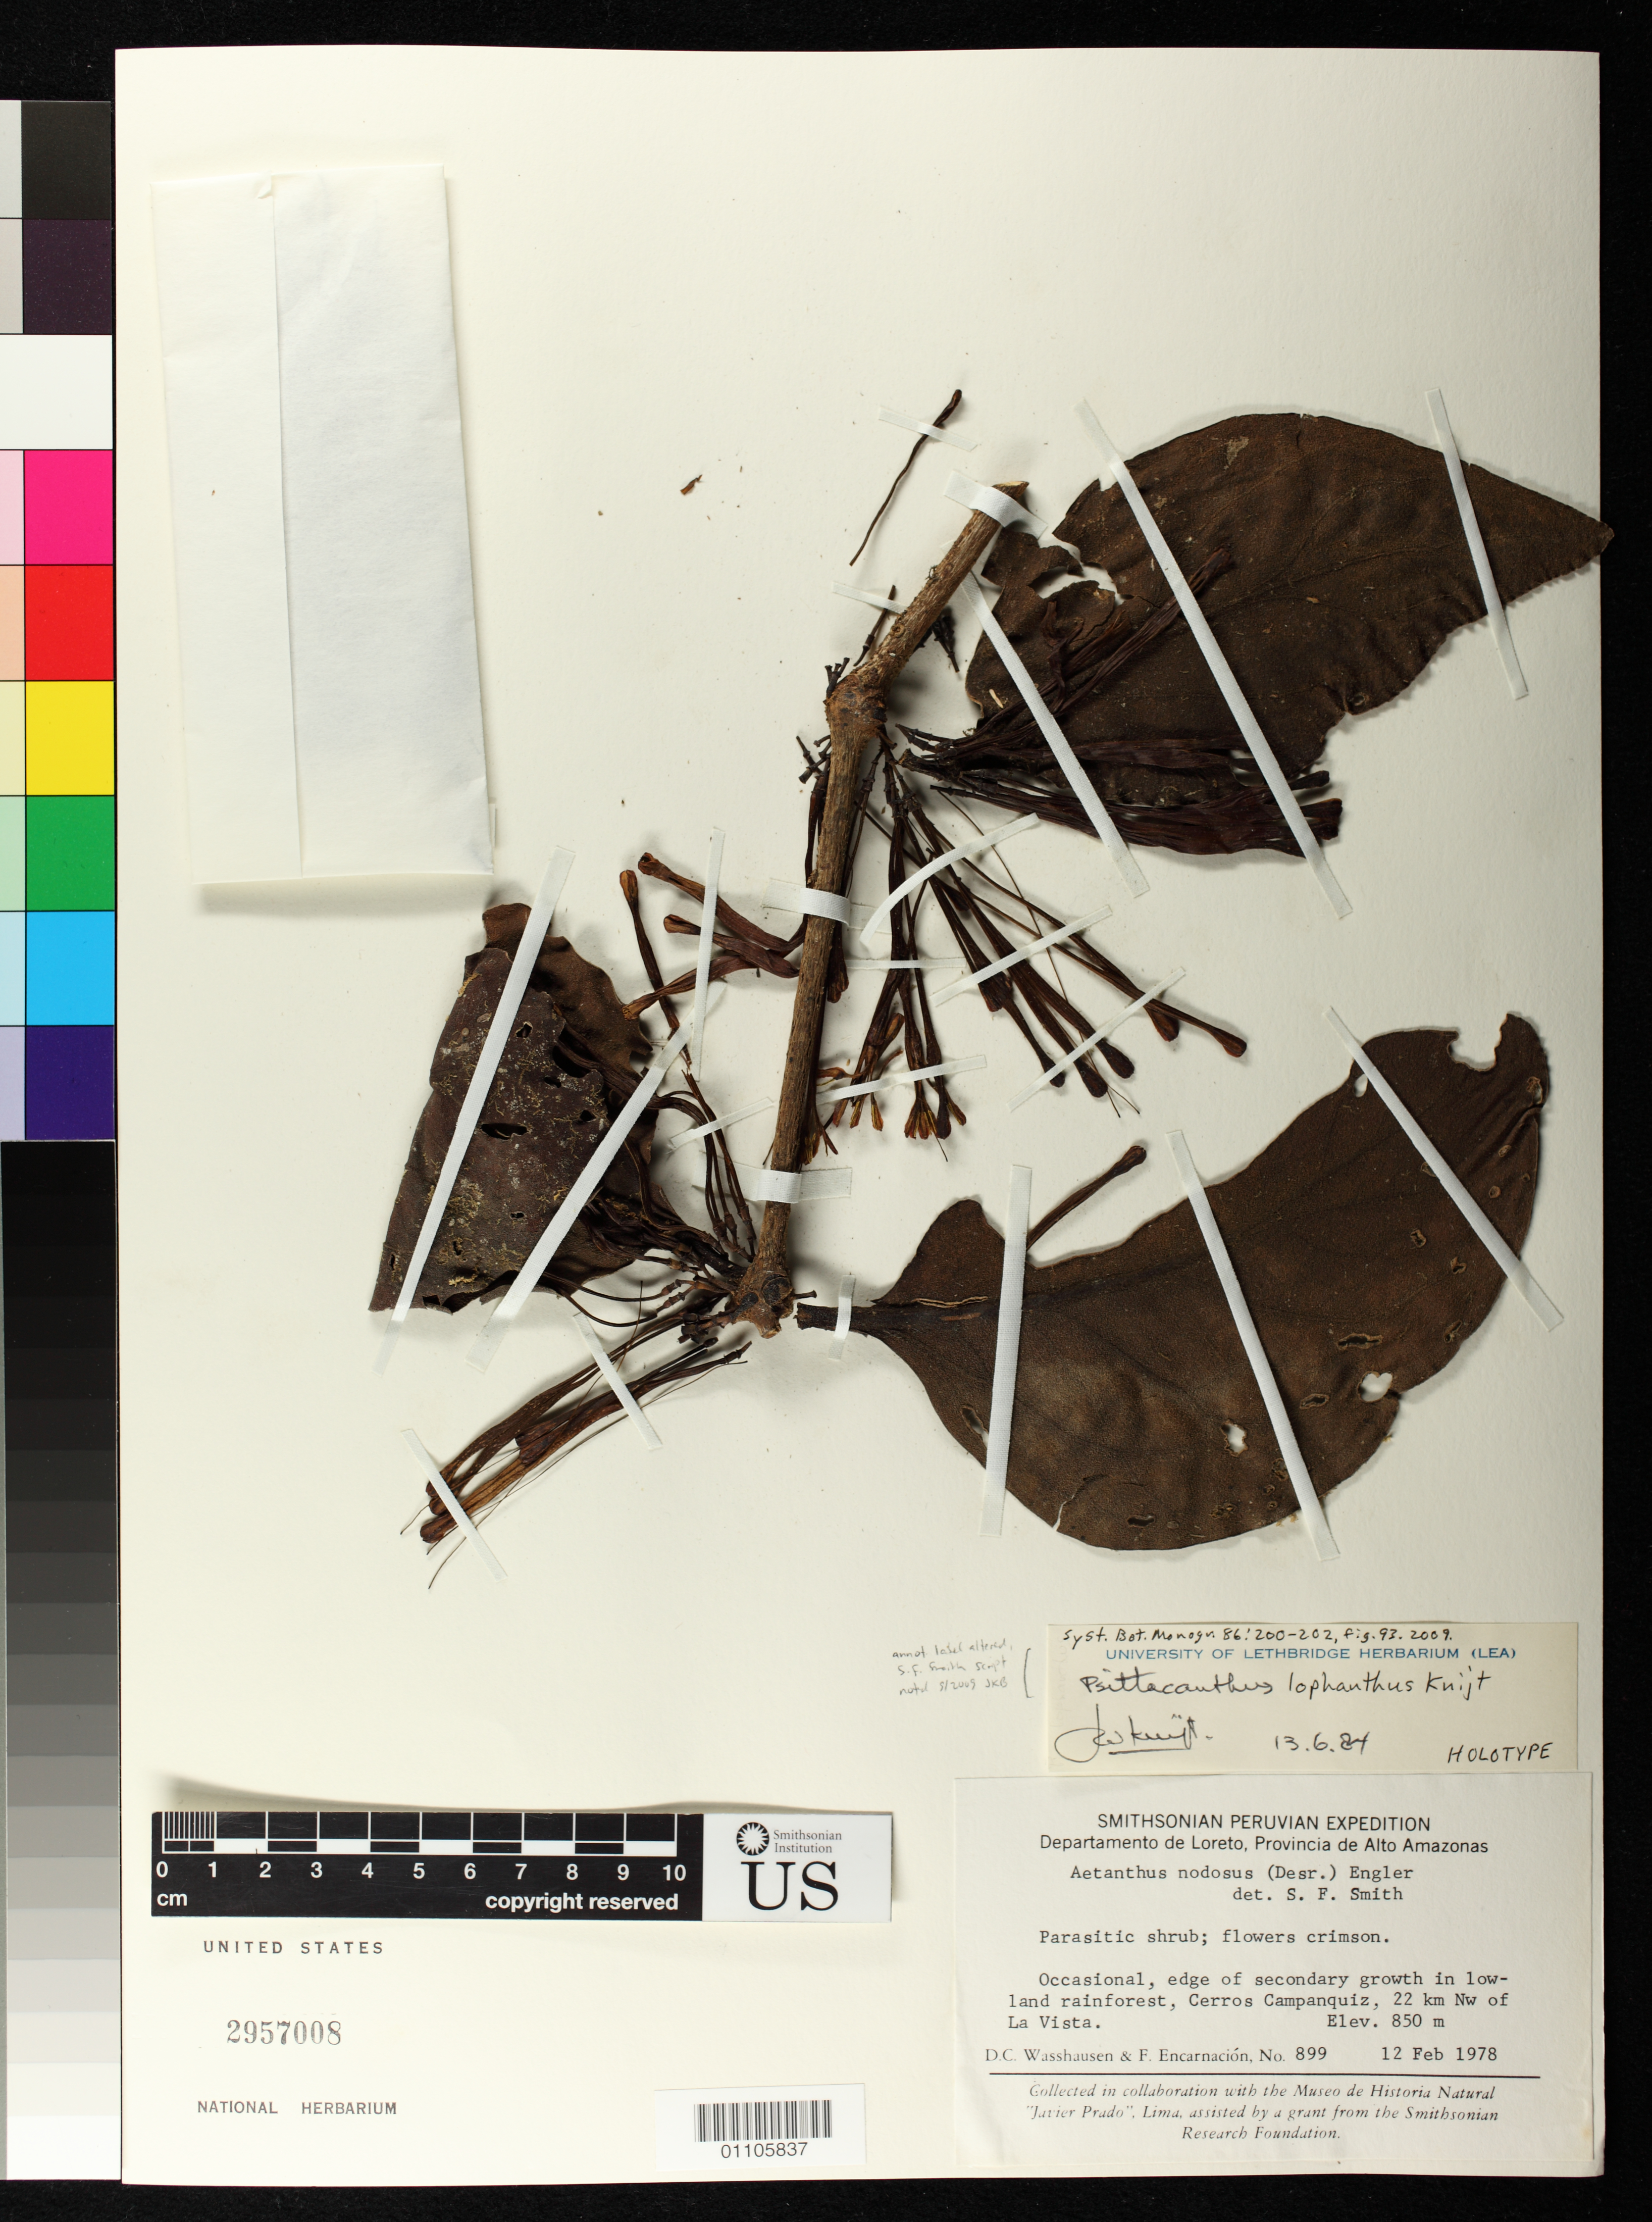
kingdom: Plantae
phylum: Tracheophyta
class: Magnoliopsida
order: Santalales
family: Loranthaceae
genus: Psittacanthus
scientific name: Psittacanthus lophanthus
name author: Kuijt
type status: Holotype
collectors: D. C. Wasshausen & F. Encarnación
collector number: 899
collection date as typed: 12 Feb 1978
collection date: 1978-02-12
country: Peru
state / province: Loreto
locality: Prov. Alto Amazonas; Cerros Campanquiz, 22 km NW of La Vista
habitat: Edge of secondary growth in lowland rainforest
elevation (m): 850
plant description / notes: Specimen annotated by J. Kuijt (2004) only as "Psittacanthus" [Kuijt's annotation label altered at later date (name, bibliographic reference & "HOLOTYPE" added), S.F. Smith script].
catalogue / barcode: US 2957008